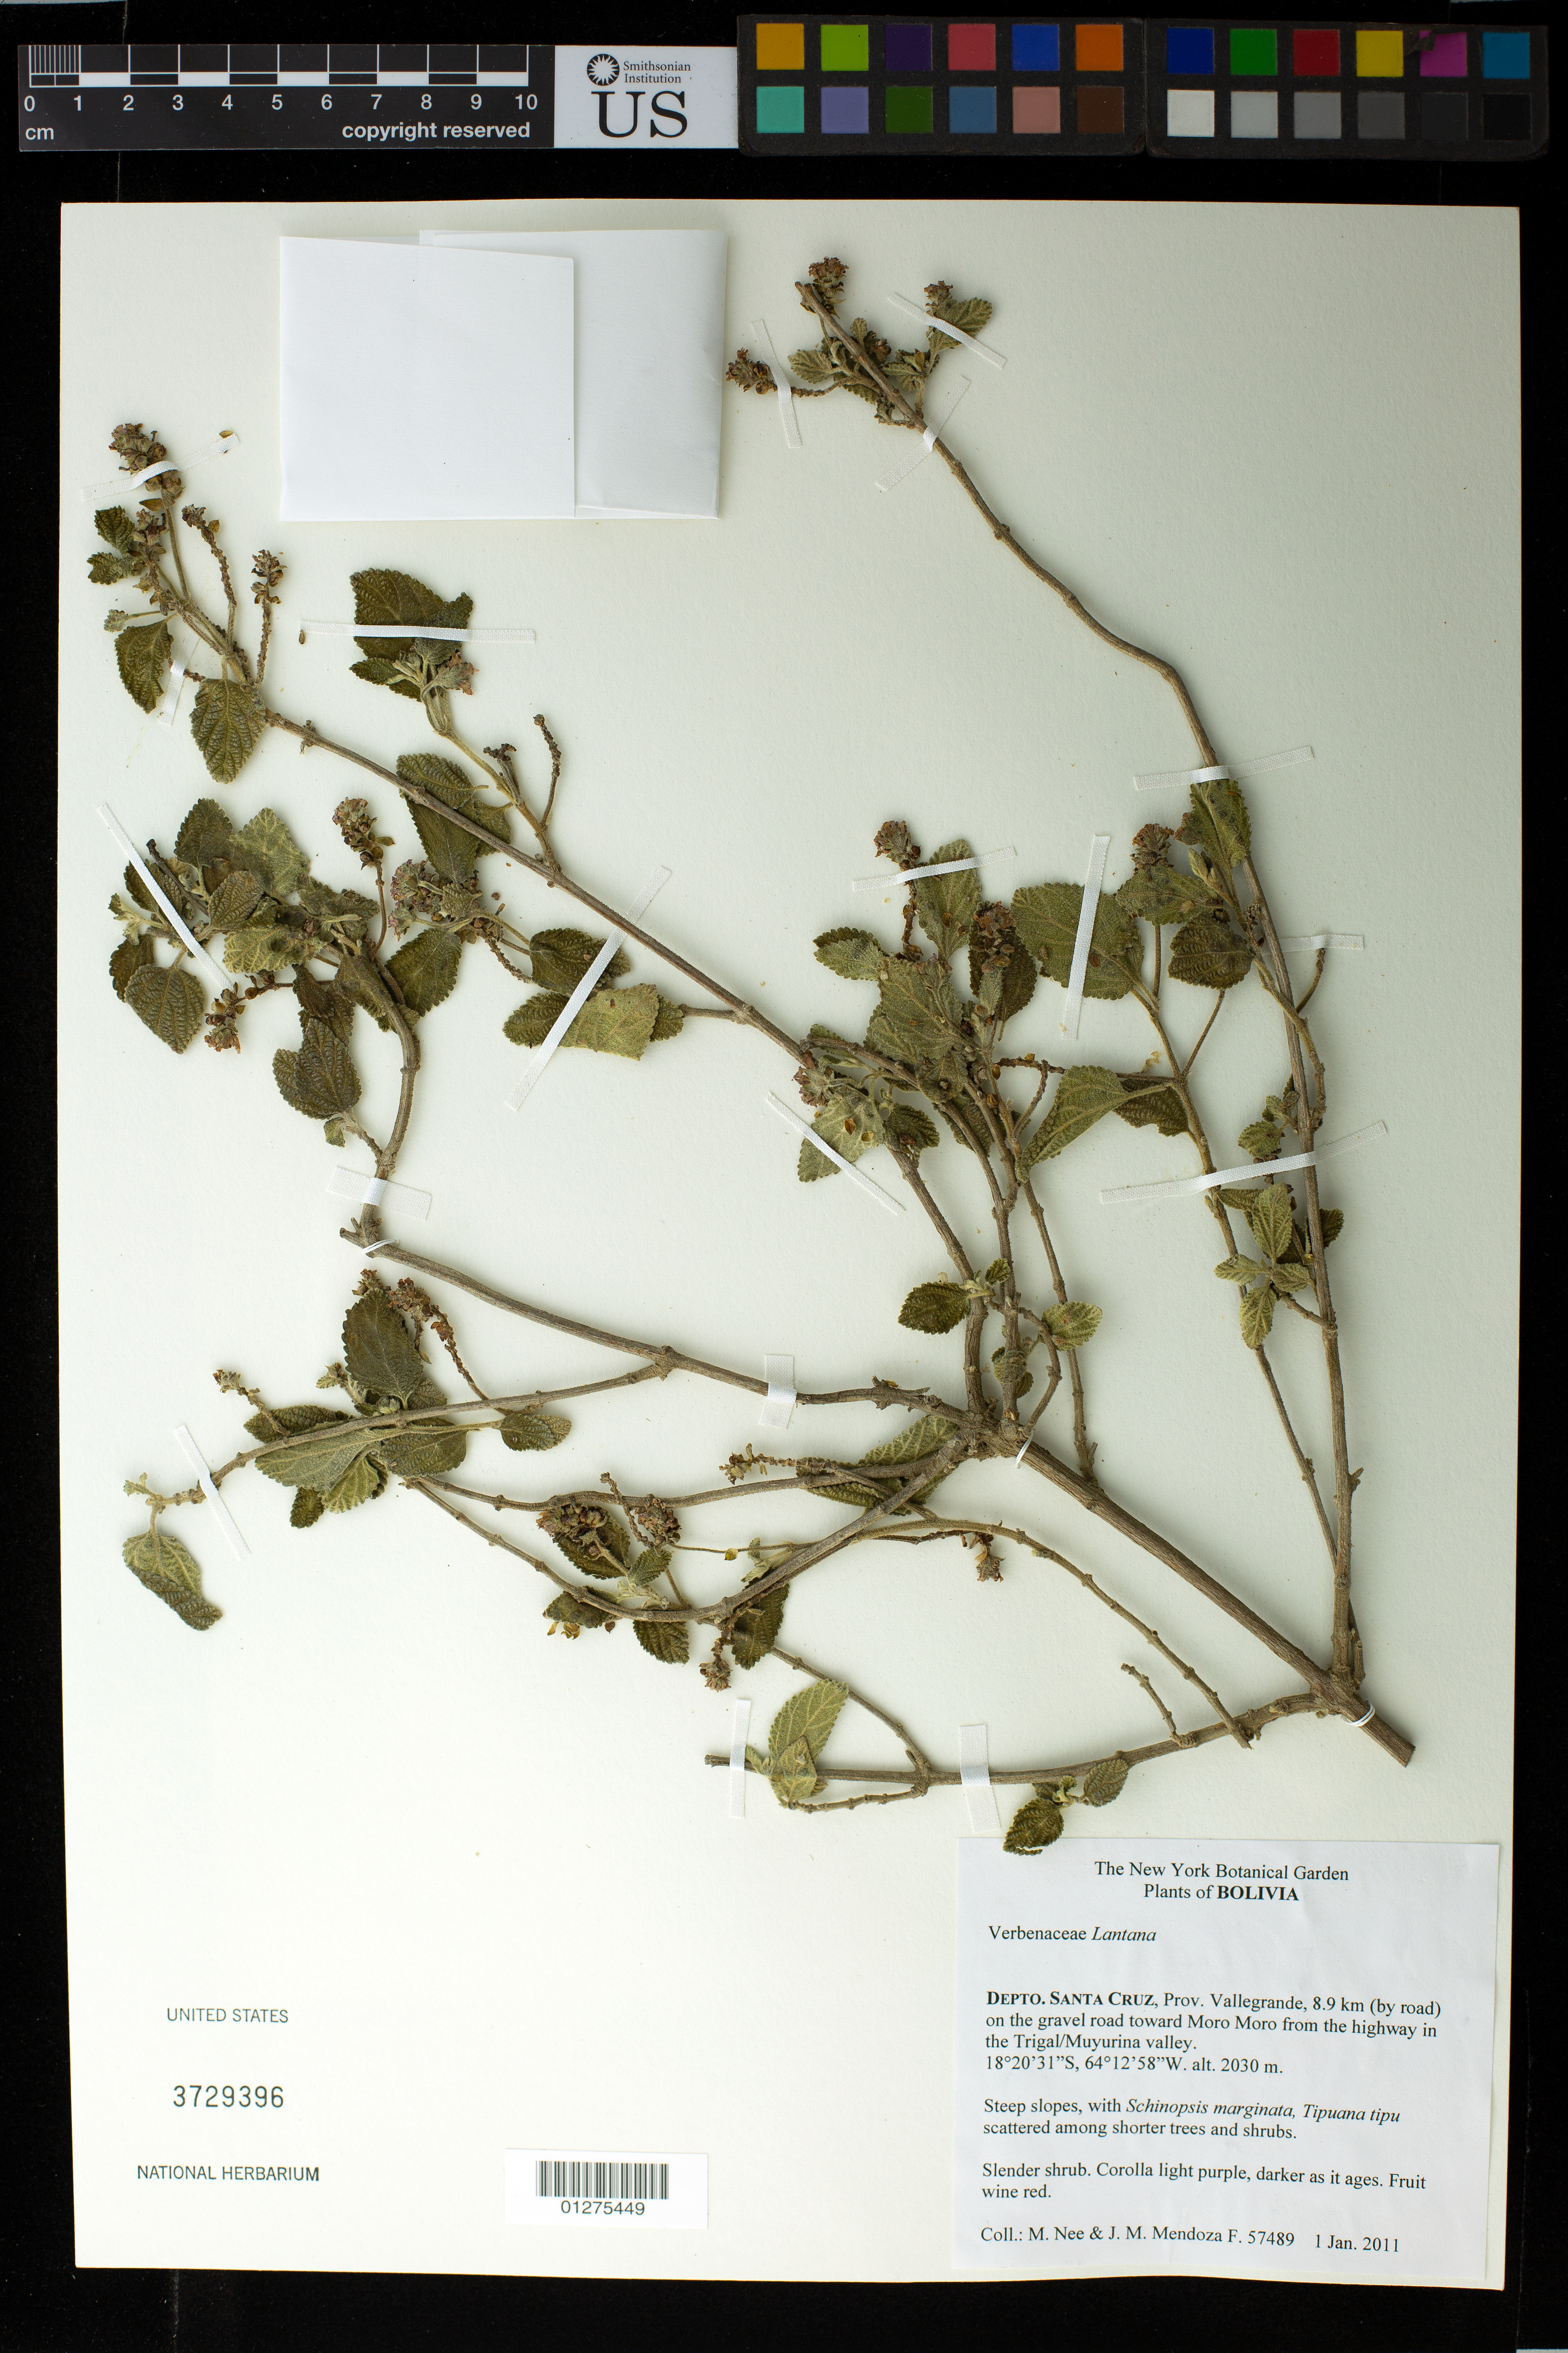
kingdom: Plantae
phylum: Tracheophyta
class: Magnoliopsida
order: Lamiales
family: Verbenaceae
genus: Lantana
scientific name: Lantana sp.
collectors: M. Nee & J. M. Mendoza F.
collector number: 57489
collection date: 2011-01-01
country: Bolivia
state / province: Santa Cruz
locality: Depto. Santa Cruz, Vallegrande, 8.9 km (by road) on the gravel road toward Moro Moro from the highway in the Trigal/Muyurina valley. alt. 2030 m.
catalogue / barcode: US 3729396